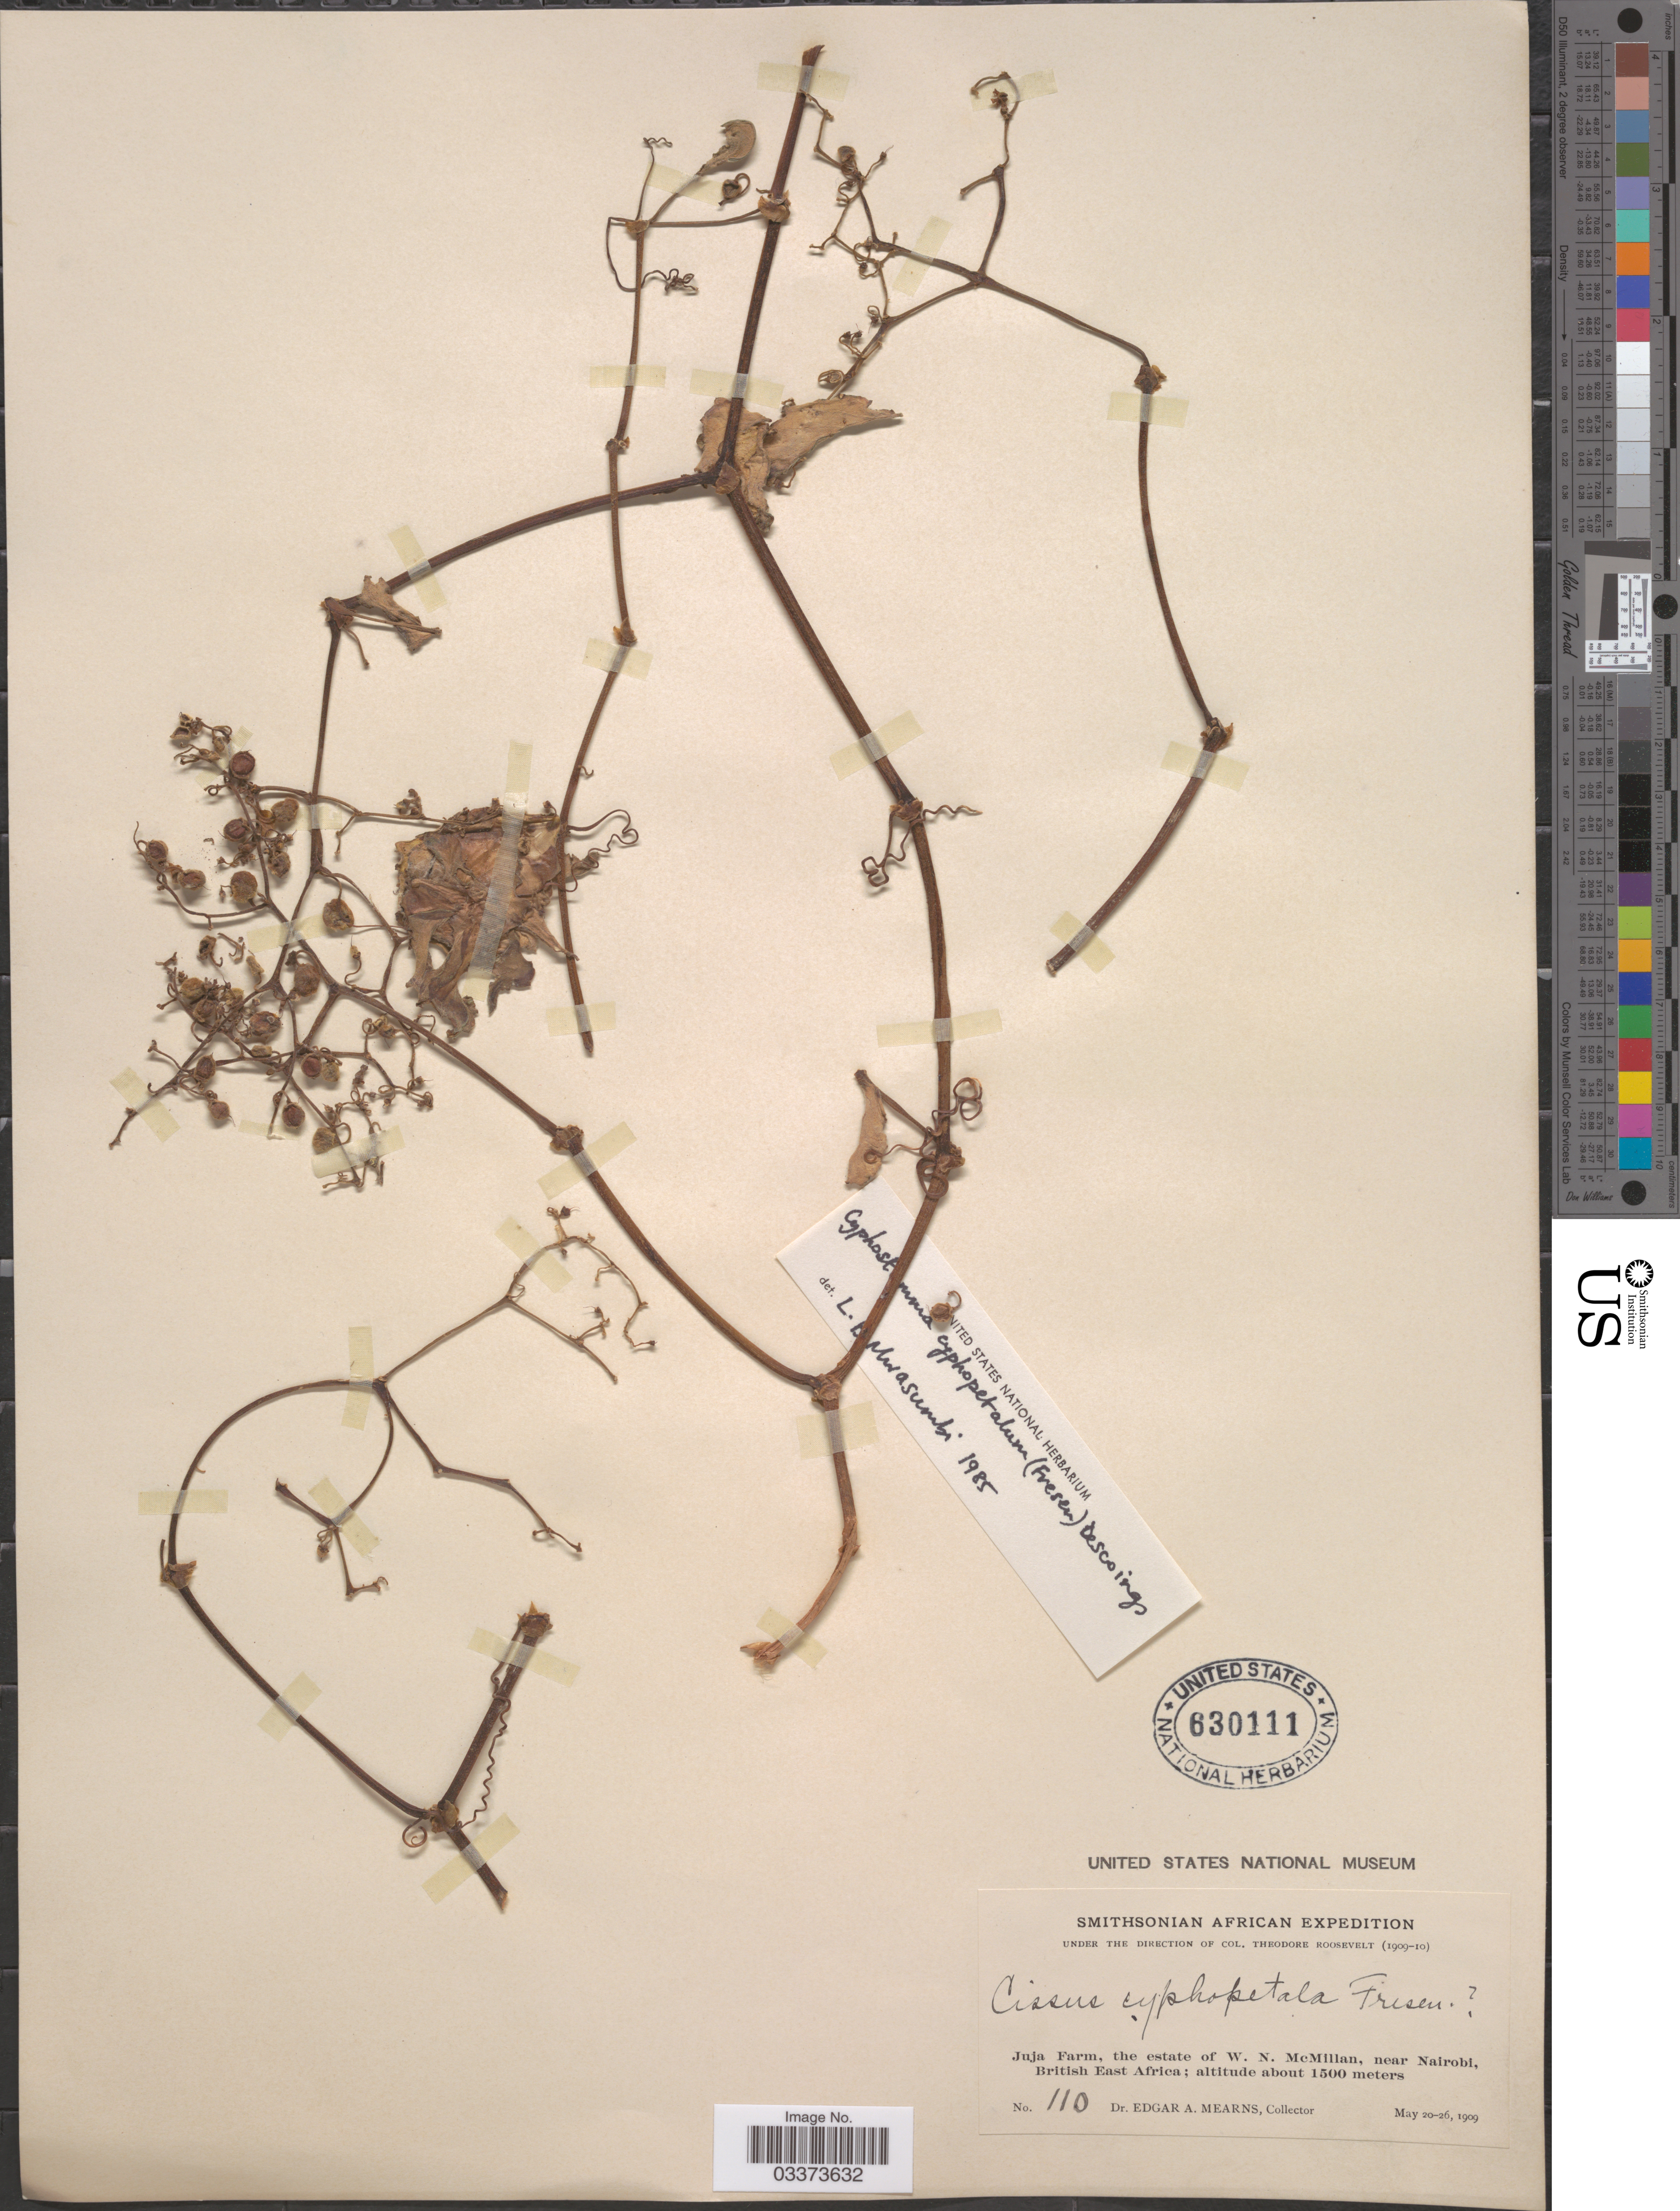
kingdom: Plantae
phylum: Tracheophyta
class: Magnoliopsida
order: Vitales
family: Vitaceae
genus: Cyphostemma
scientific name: Cyphostemma cyphopetalum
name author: (Fresen.) Desc. et al.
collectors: E. A. Mearns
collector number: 110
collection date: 1909-05-20/1909-05-26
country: Kenya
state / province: Nairobi Area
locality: Juja Farm, the estate of W. N. McMillan, near Nairobi, British East Africa.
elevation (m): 1500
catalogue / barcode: US 630111